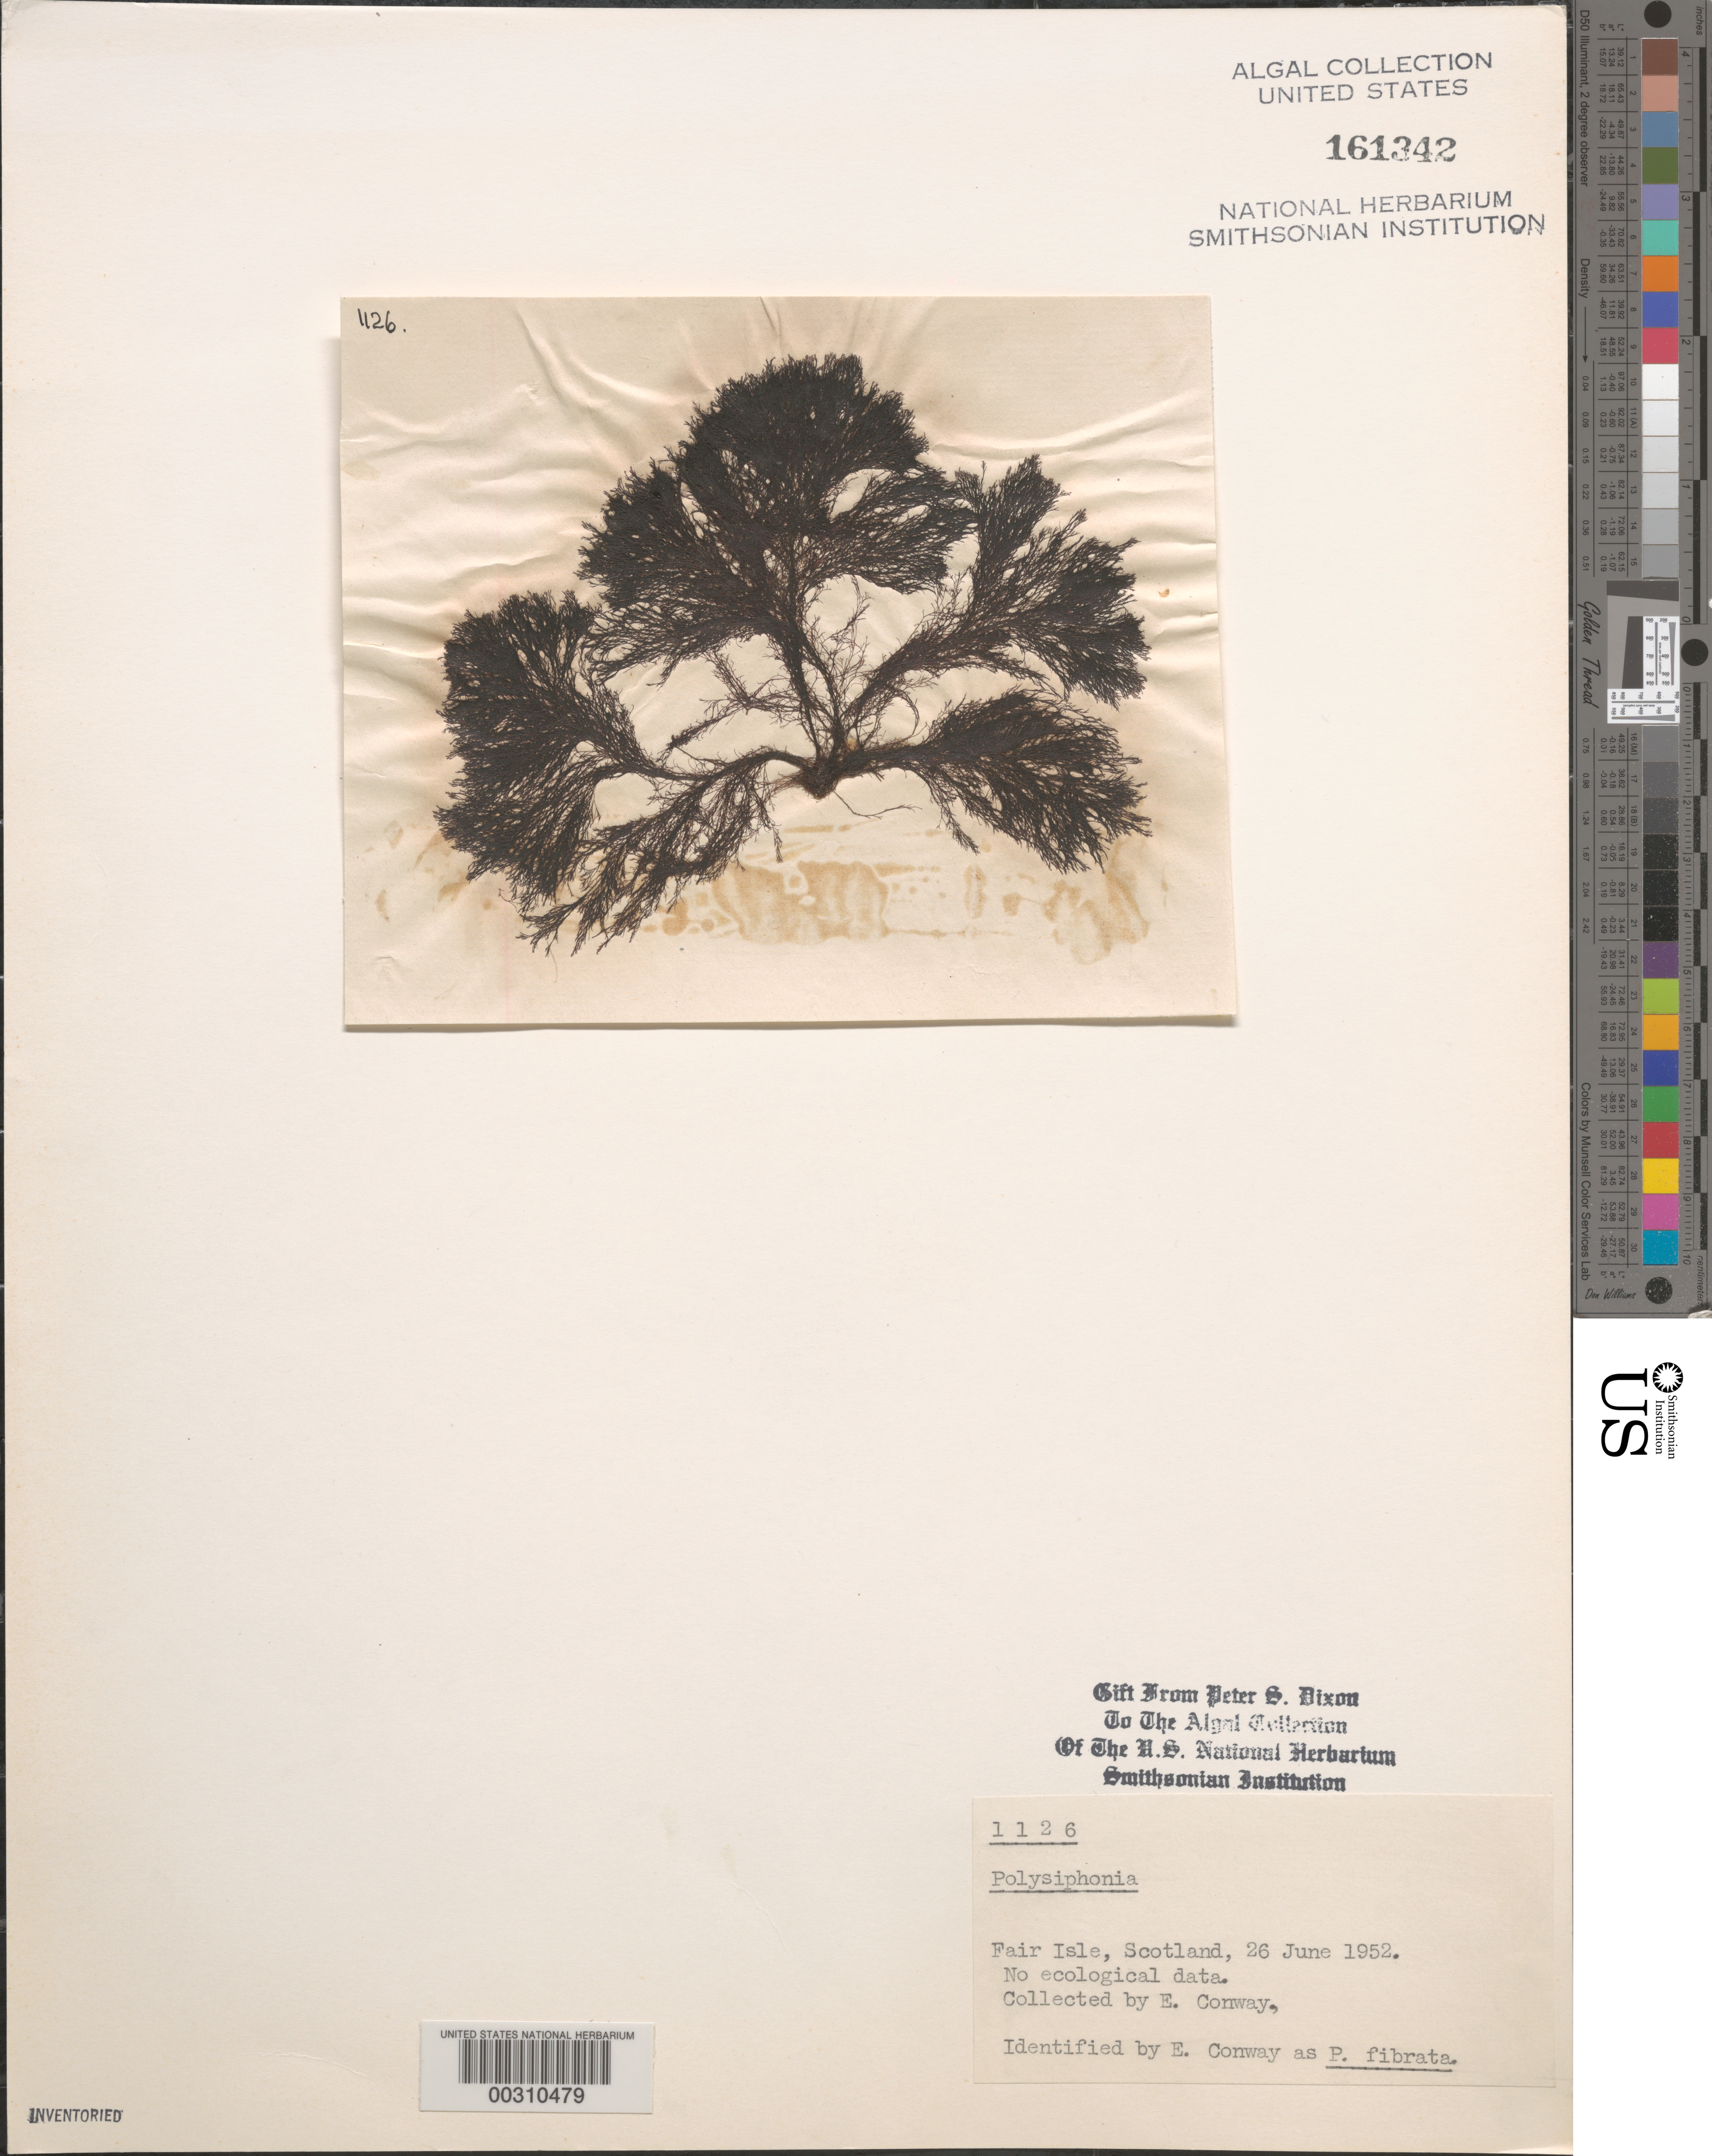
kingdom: Plantae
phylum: Rhodophyta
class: Florideophyceae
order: Ceramiales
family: Rhodomelaceae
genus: Polysiphonia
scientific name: Polysiphonia sp.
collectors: E. Conway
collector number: PSD 1126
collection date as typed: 26 Jun 1952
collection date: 1952-06-26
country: United Kingdom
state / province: Scotland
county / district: Shetland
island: Fair Isle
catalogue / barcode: US 161342